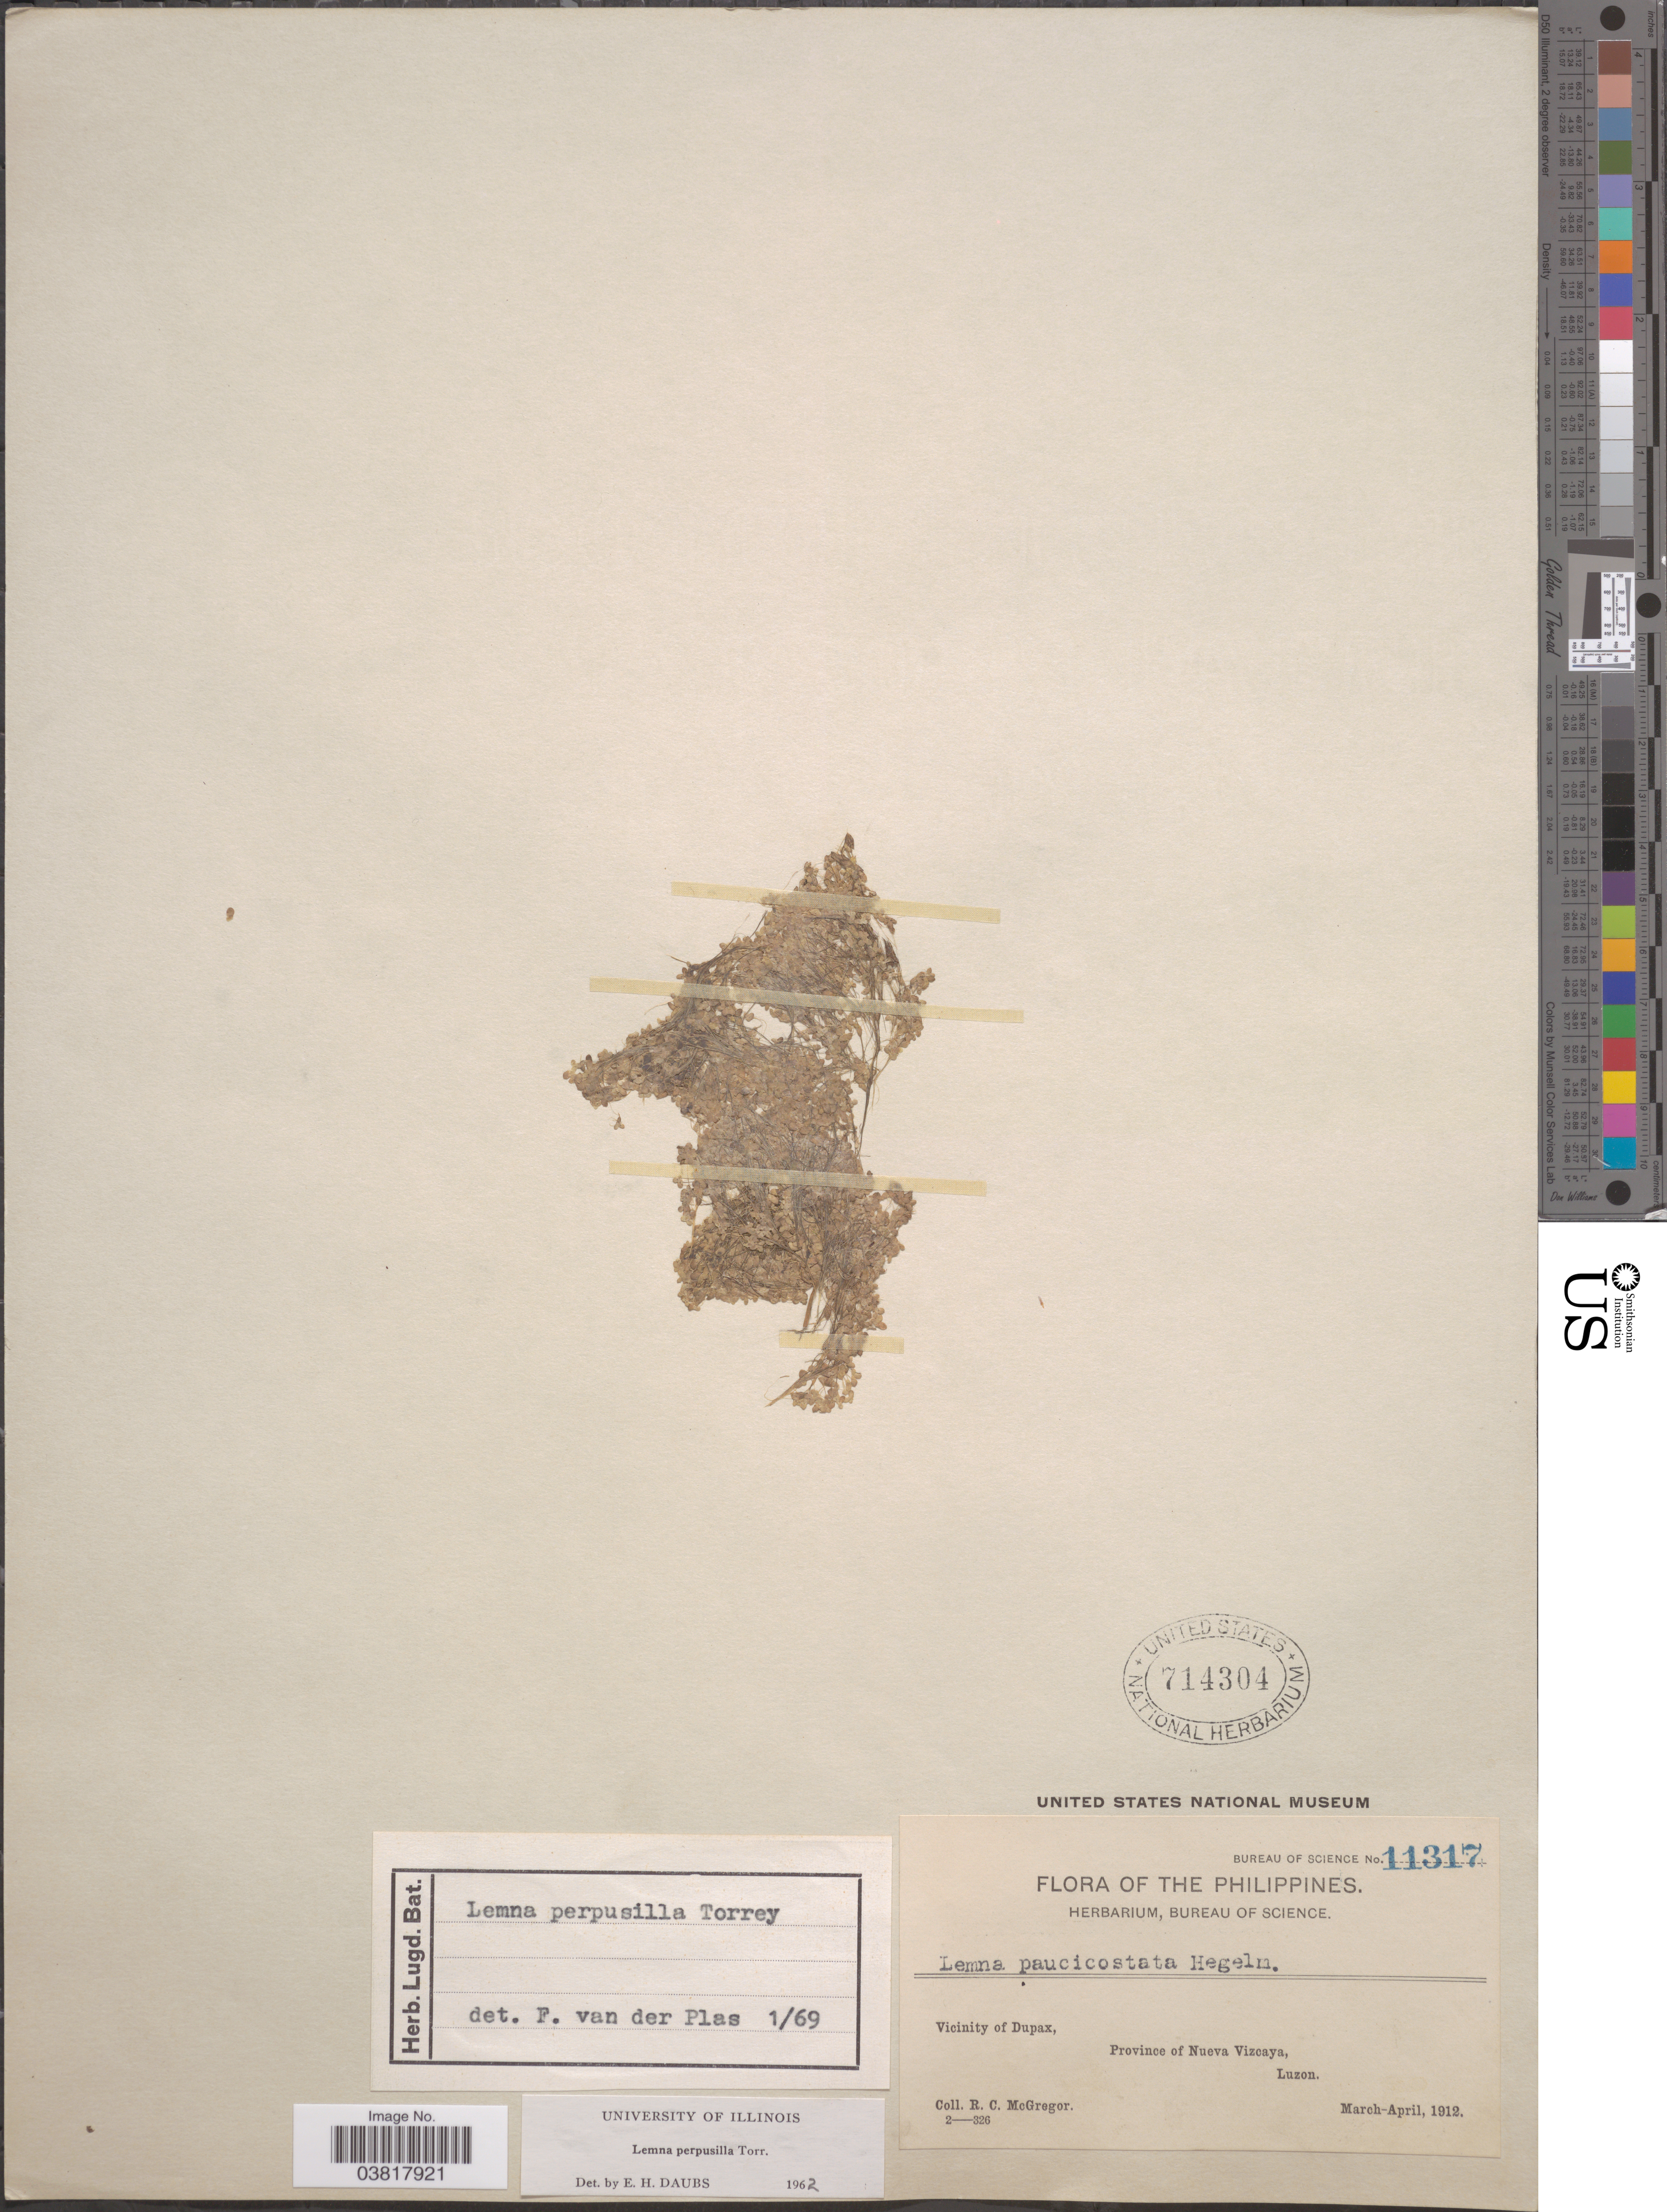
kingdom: Plantae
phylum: Tracheophyta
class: Liliopsida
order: Alismatales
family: Araceae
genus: Lemna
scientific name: Lemna perpusilla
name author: Torr.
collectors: R. C. McGregor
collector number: Bureau of Science 11317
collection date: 1912-03/1912-04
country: Philippines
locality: Vicinity of Dupax, Province of Nueva Vizcaya, Luzon.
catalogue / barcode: US 714304